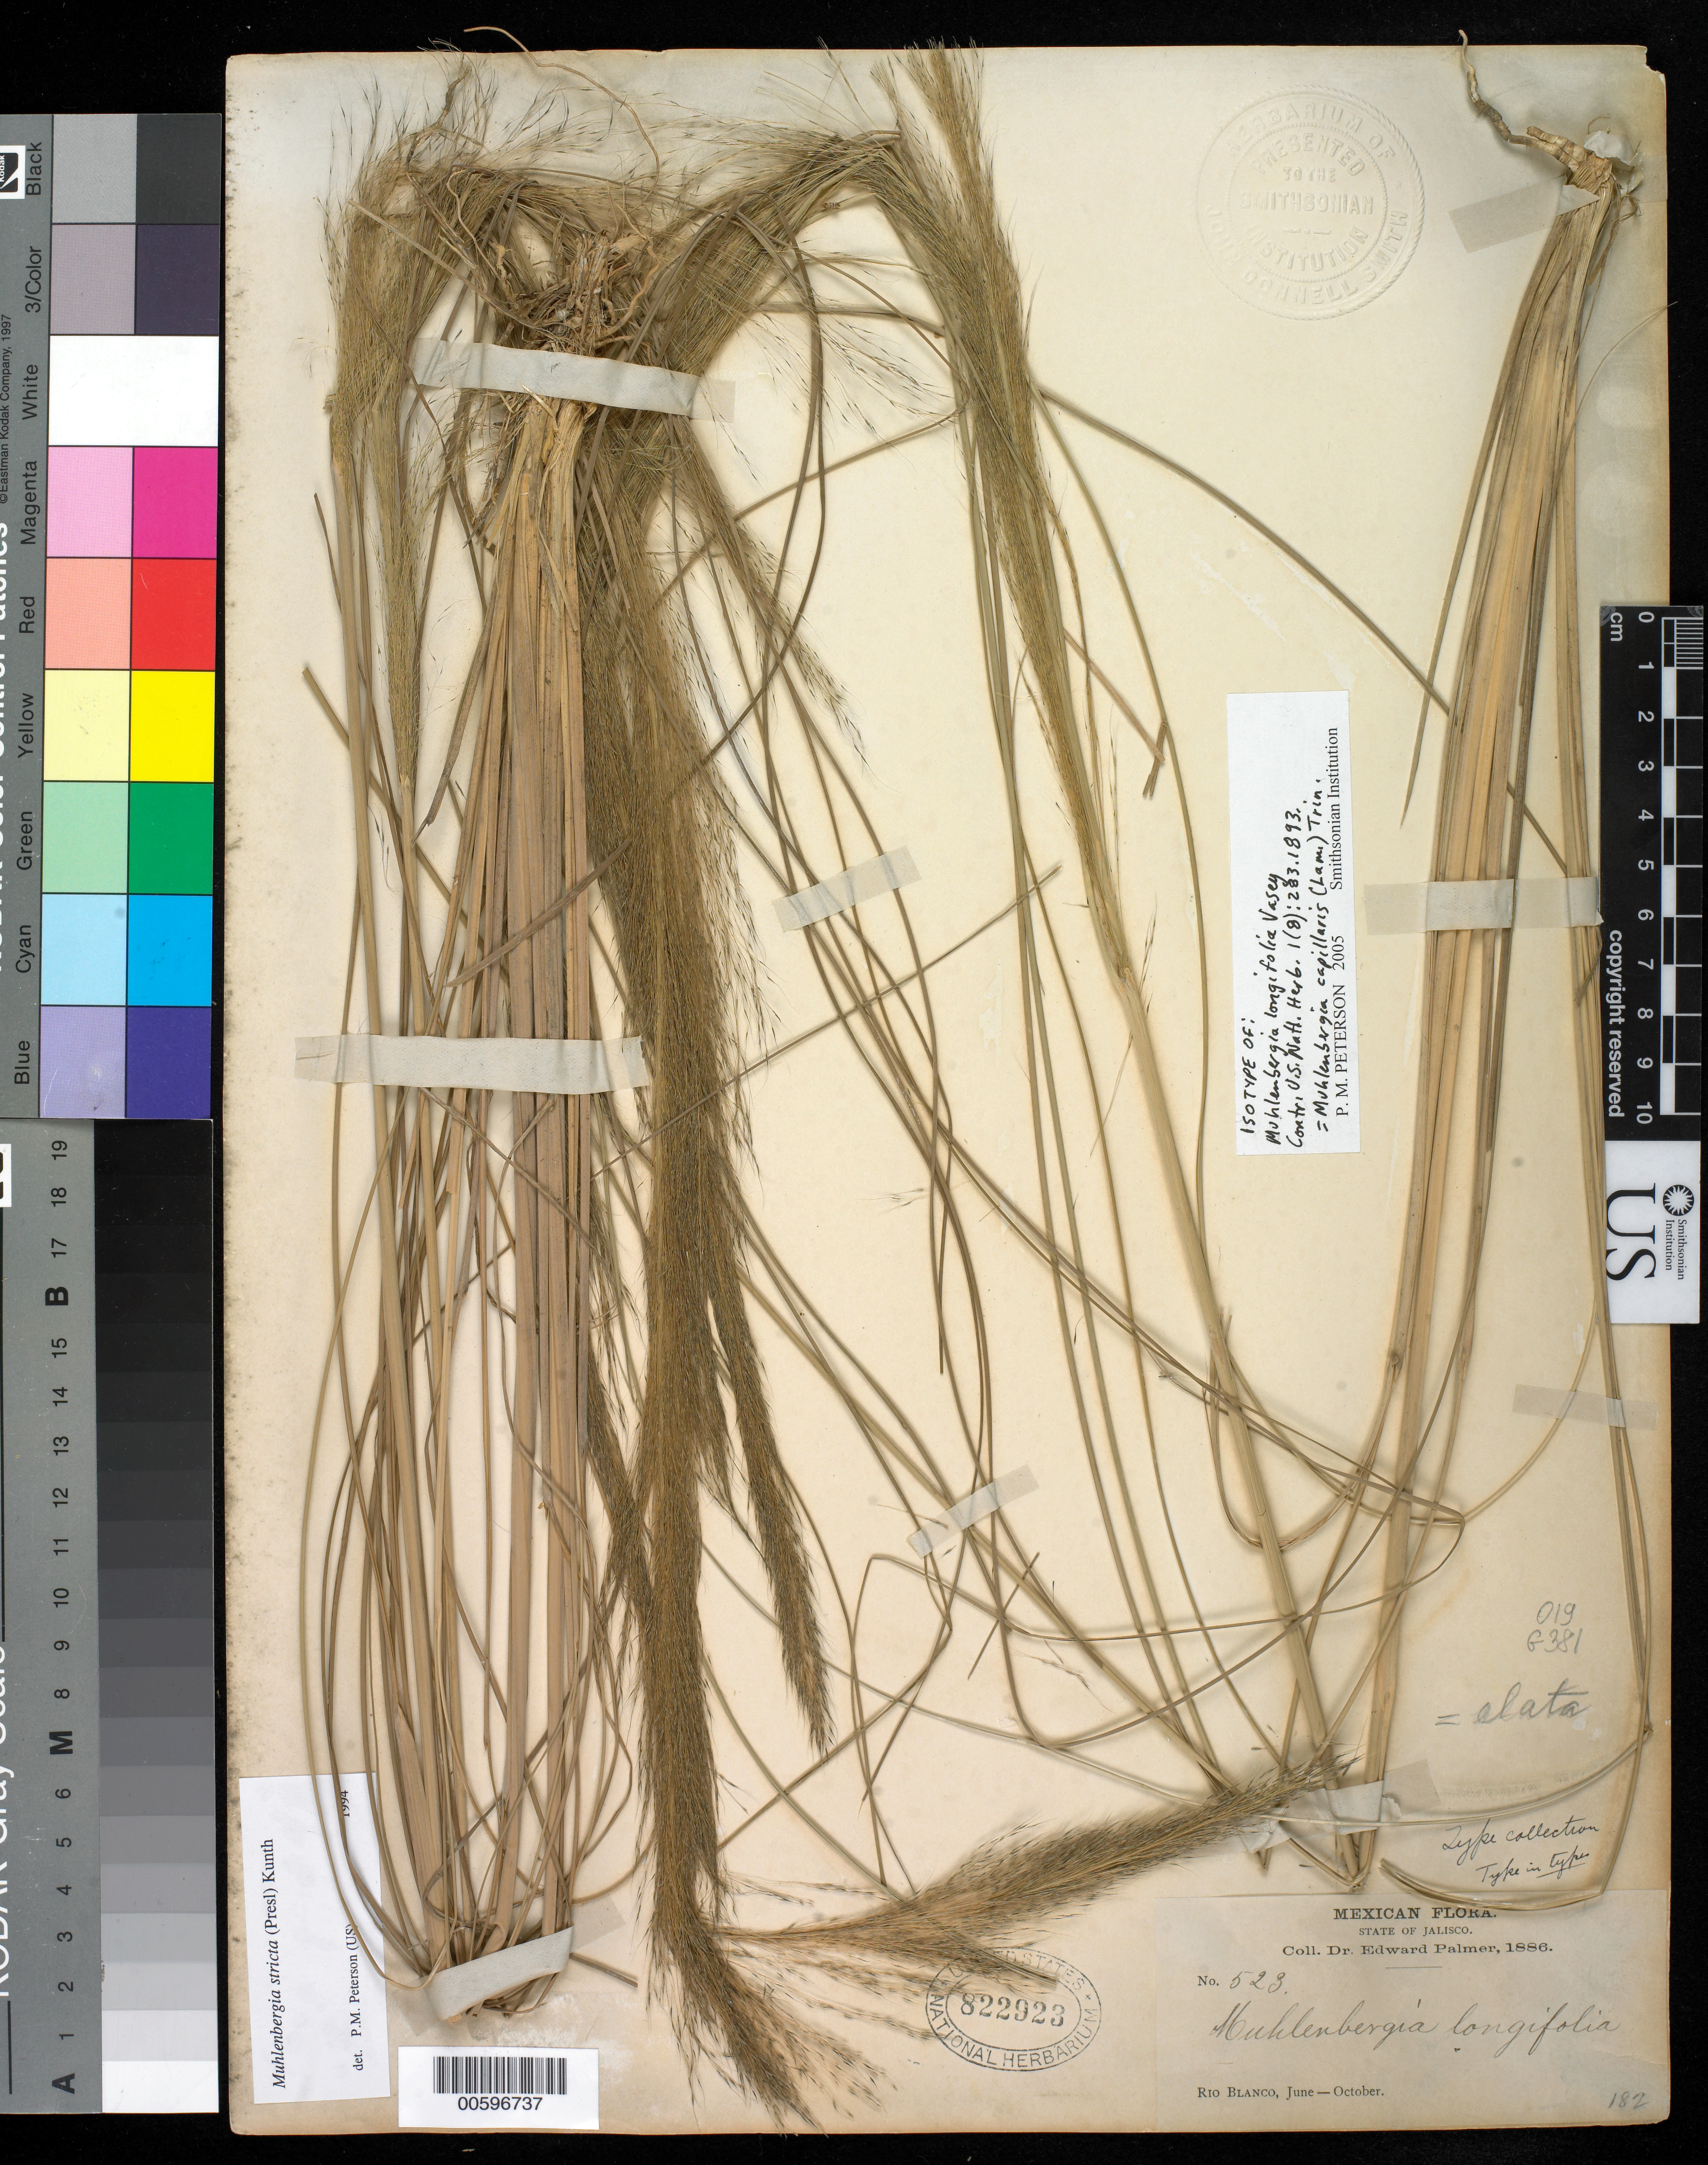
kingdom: Plantae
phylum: Tracheophyta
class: Liliopsida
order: Poales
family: Poaceae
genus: Muhlenbergia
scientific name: Muhlenbergia longifolia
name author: Vasey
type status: Isotype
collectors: E. Palmer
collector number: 523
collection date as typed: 0 Jun 1886 to 0 Oct 1886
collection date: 1886-06/1886-10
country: Mexico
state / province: Jalisco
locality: Rio Blanco.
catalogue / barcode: US 822923